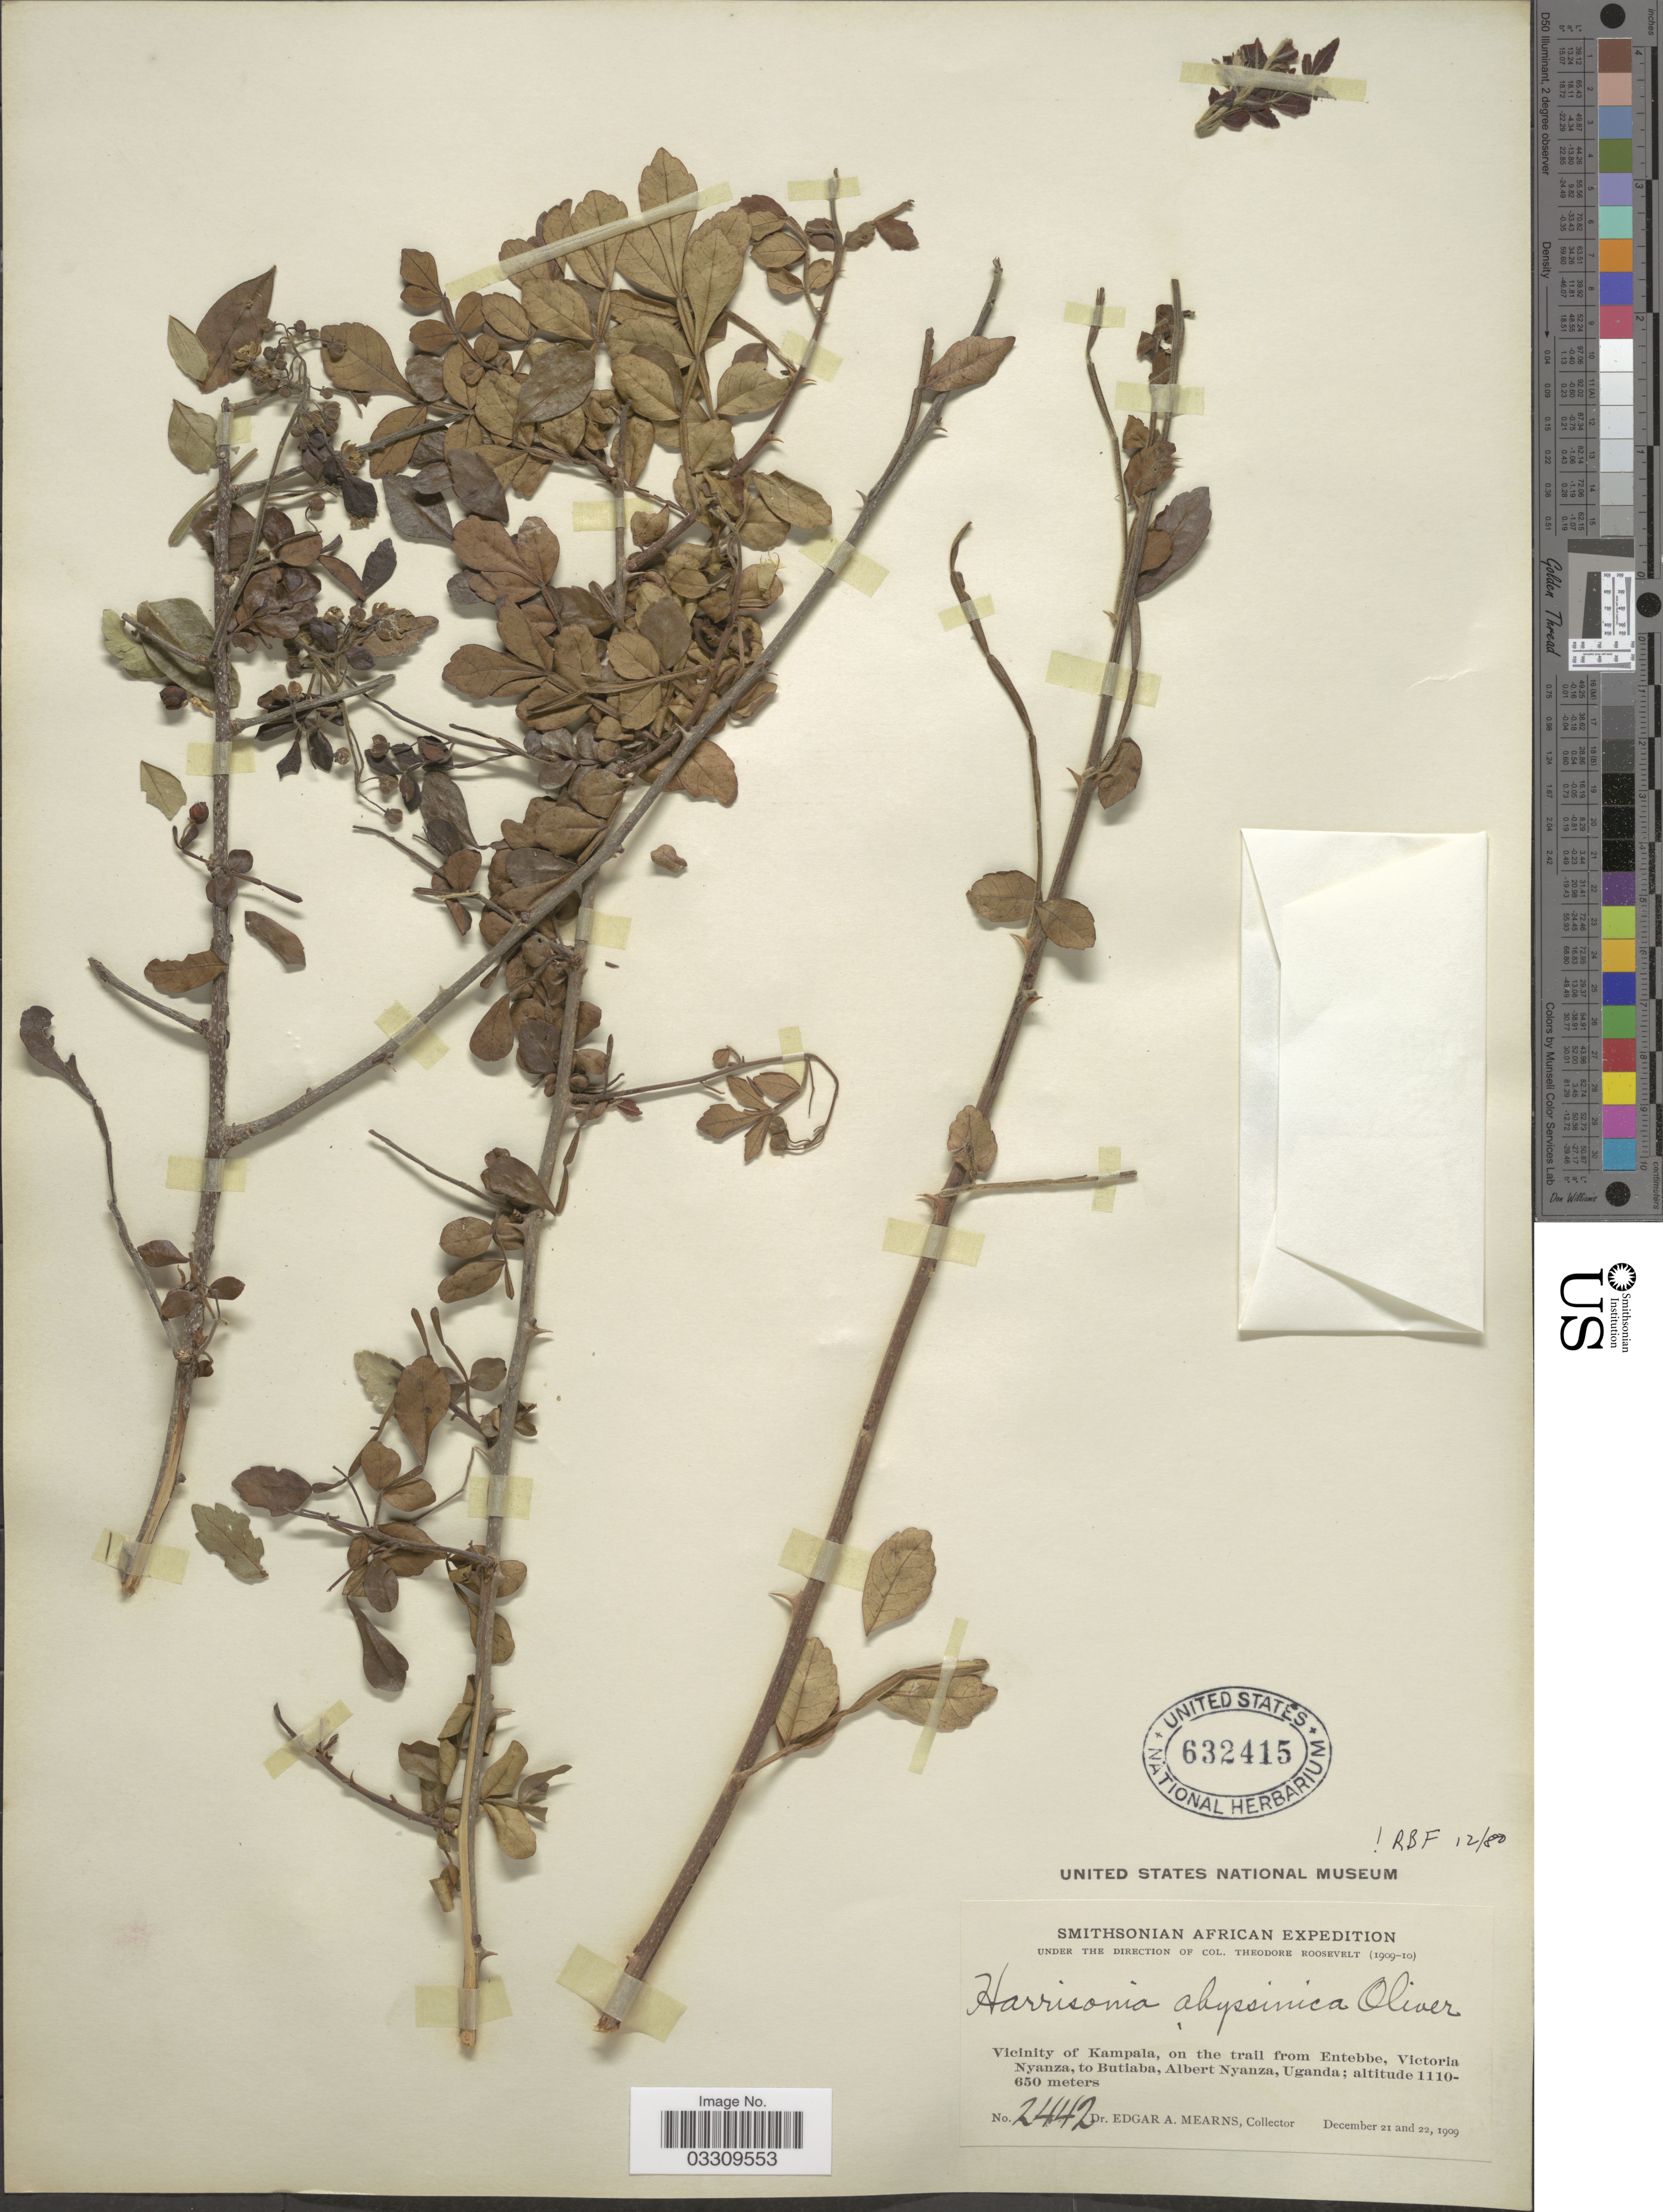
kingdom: Plantae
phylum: Tracheophyta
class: Magnoliopsida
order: Sapindales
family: Rutaceae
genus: Harrisonia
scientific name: Harrisonia abyssinica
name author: Oliv.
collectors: E. A. Mearns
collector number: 2442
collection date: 1909-12-21/1909-12-22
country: Uganda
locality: Vicinity of Kampala, on the trail from Entebbe, Victoria Nyanza, to Butiaba, Albert Nyanza.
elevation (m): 650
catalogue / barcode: US 632415